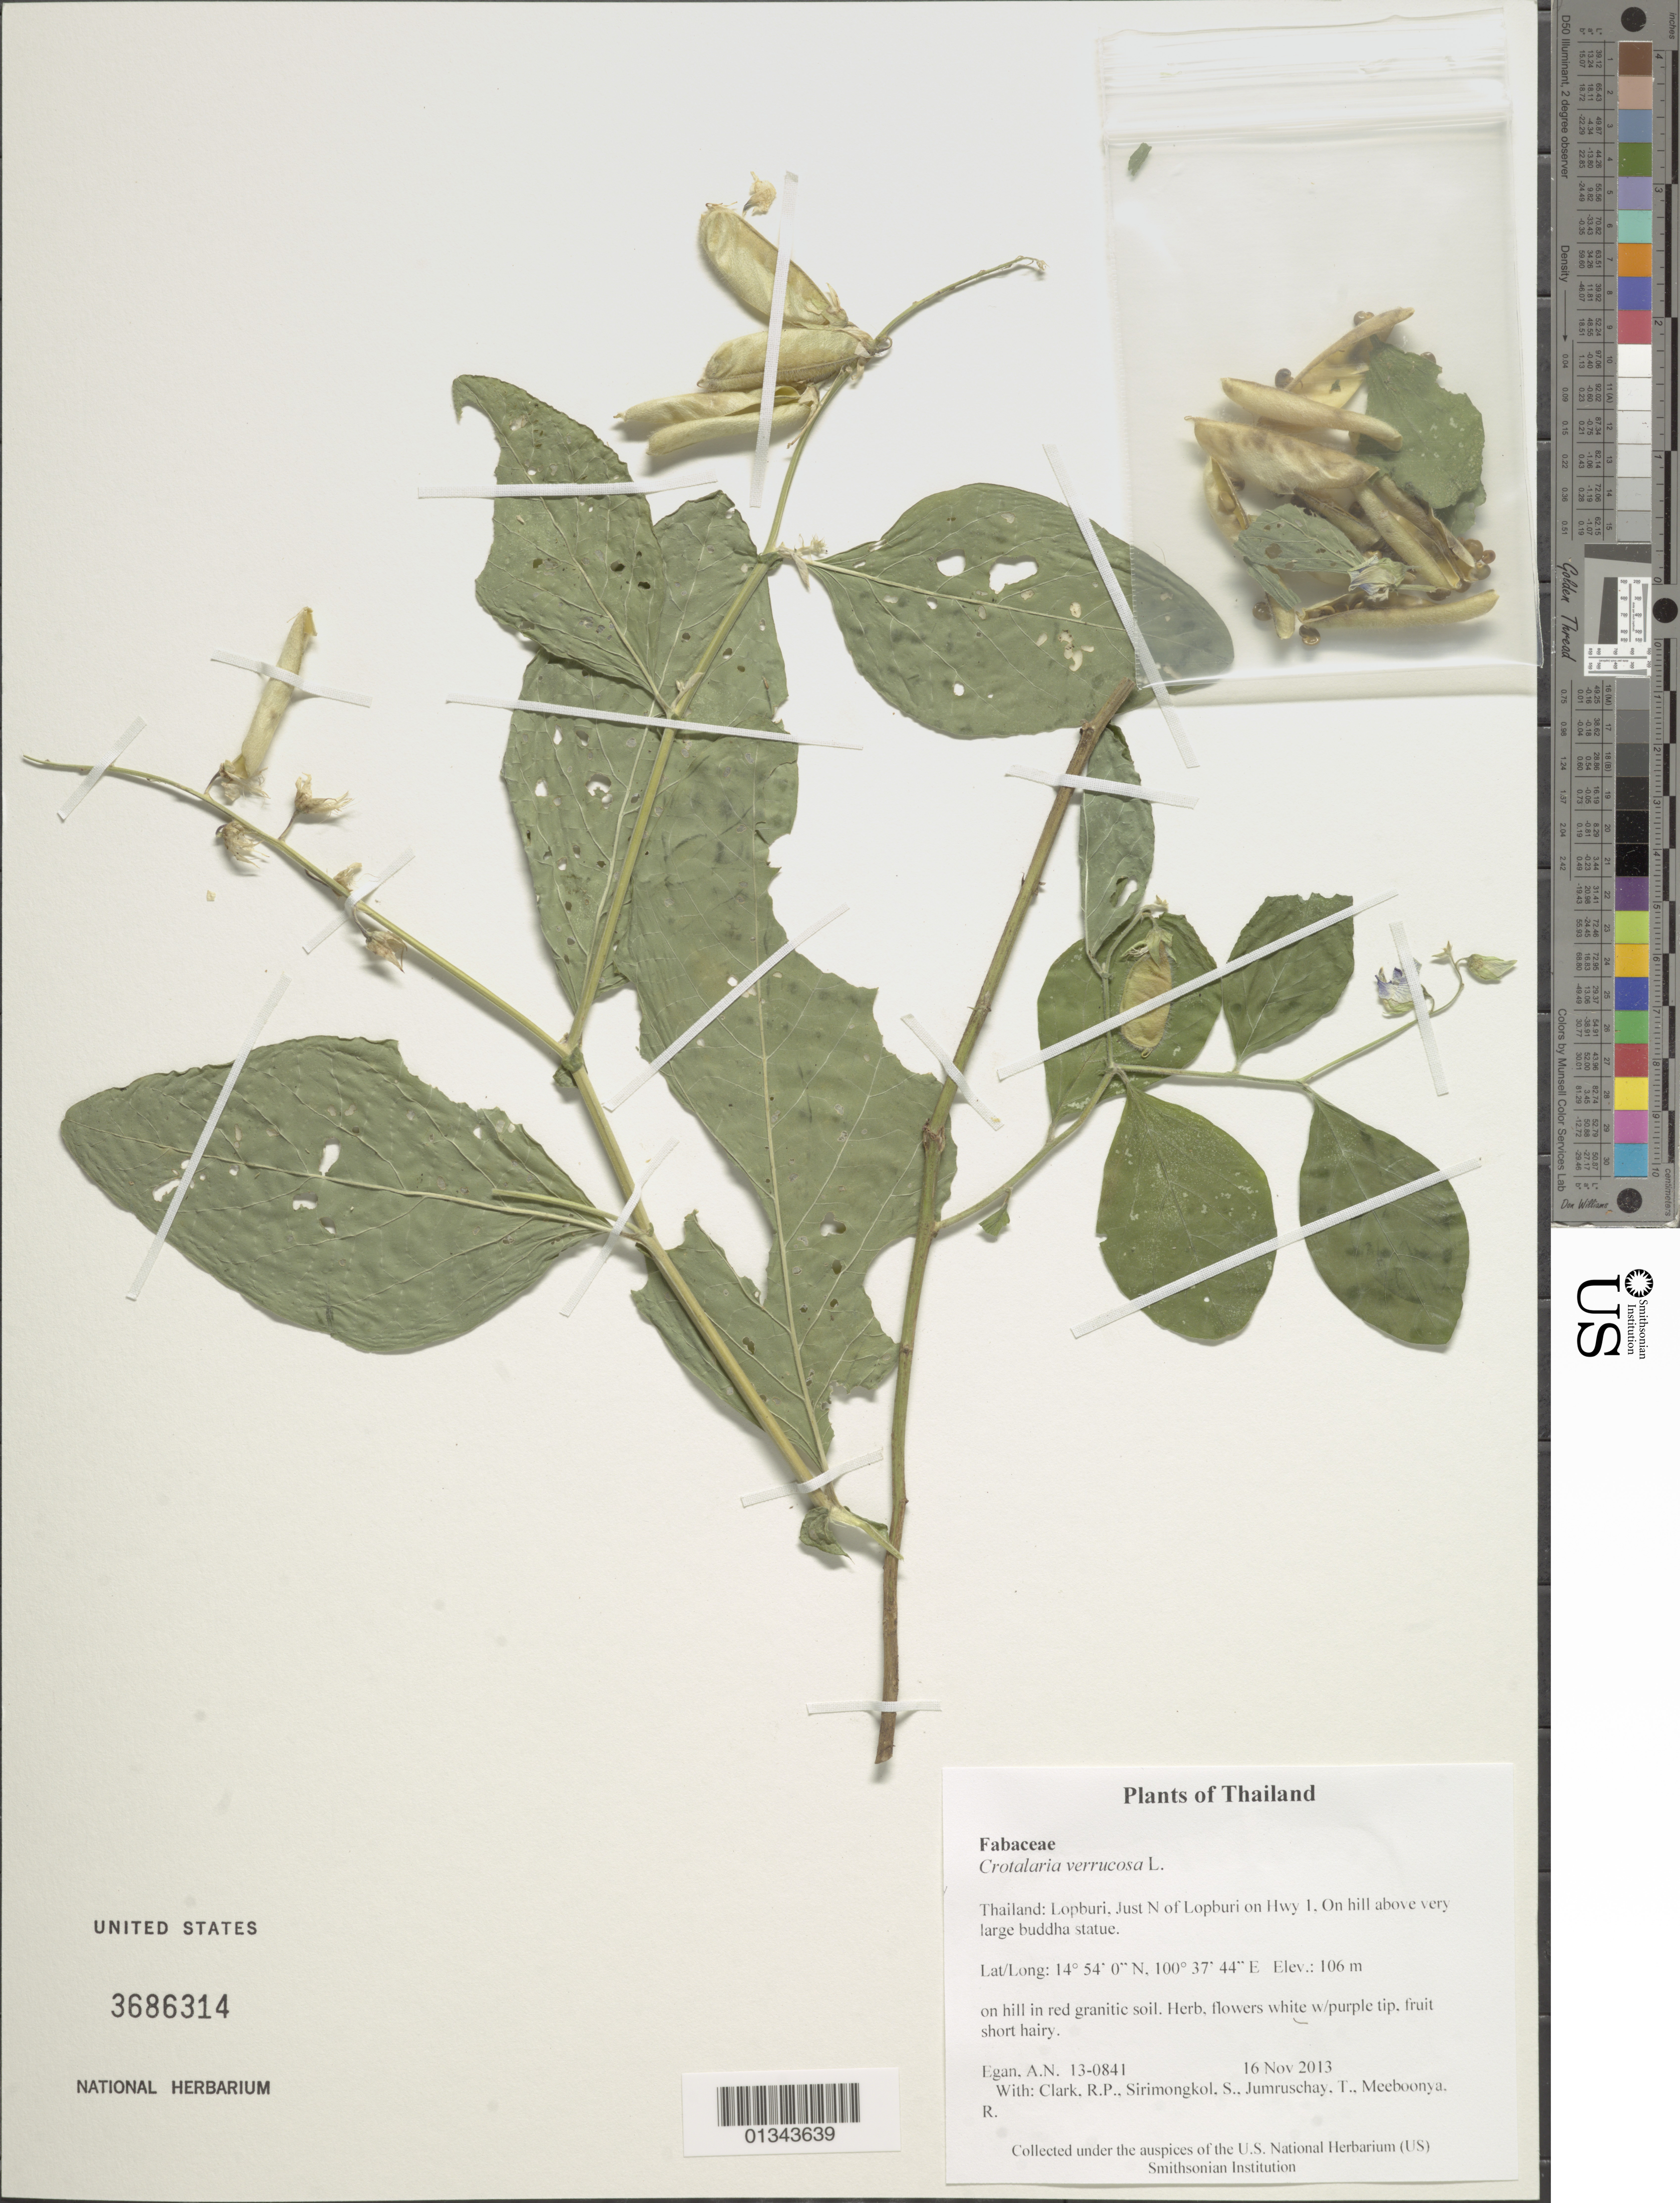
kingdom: Plantae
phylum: Tracheophyta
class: Magnoliopsida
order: Fabales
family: Fabaceae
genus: Crotalaria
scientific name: Crotalaria verrucosa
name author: L.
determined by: Egan, Ashley N., (US), Smithsonian Institution - National Museum of Natural History (UNITED STATES)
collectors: A. N. Egan, R. P. Clark, S. Sirimongkol, T. Jumruschay & R. Meeboonya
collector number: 13-0841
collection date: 2013-11-16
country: Thailand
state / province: Lop Buri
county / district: Mueang Lopburi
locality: Just N of Lopburi on Hwy 1, On hill above very large buddha statue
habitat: on hill in red granitic soil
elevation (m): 106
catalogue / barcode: US 3686314